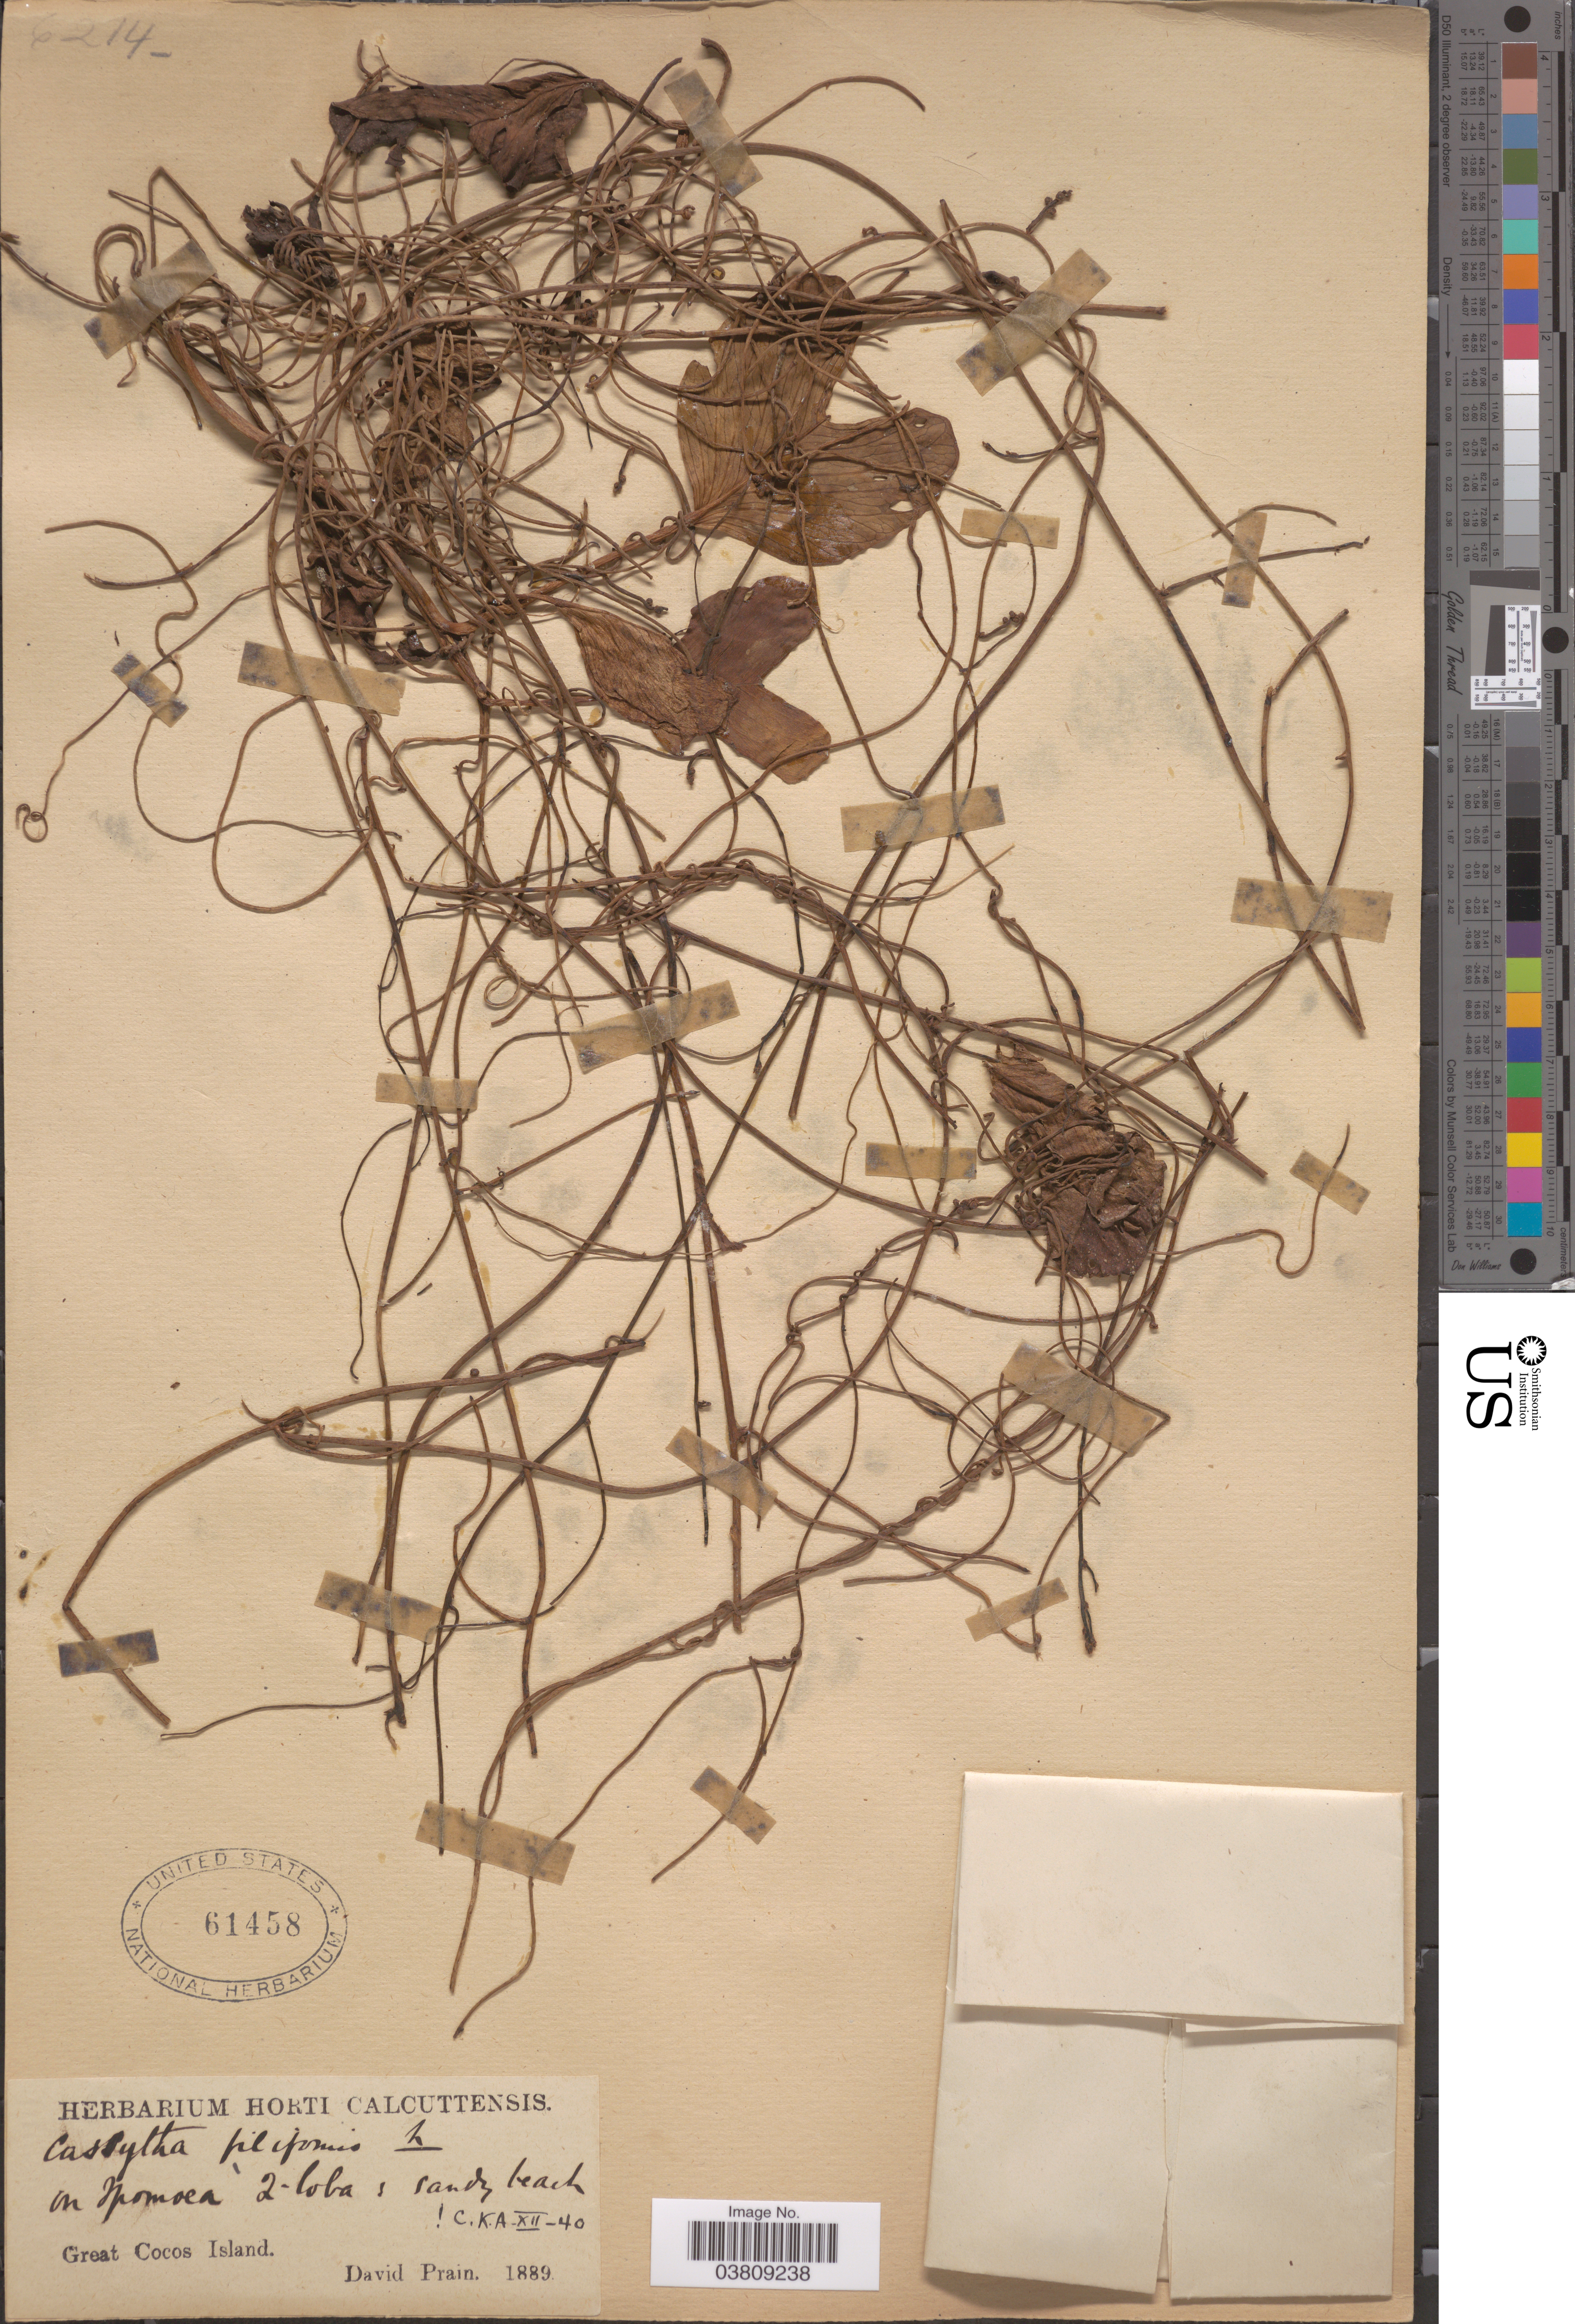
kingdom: Plantae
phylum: Tracheophyta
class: Magnoliopsida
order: Laurales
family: Lauraceae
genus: Cassytha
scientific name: Cassytha filiformis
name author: L.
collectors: D. Prain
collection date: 1889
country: India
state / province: Andaman and Nicobar Islands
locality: Great Cocos Island.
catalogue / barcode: US 61458